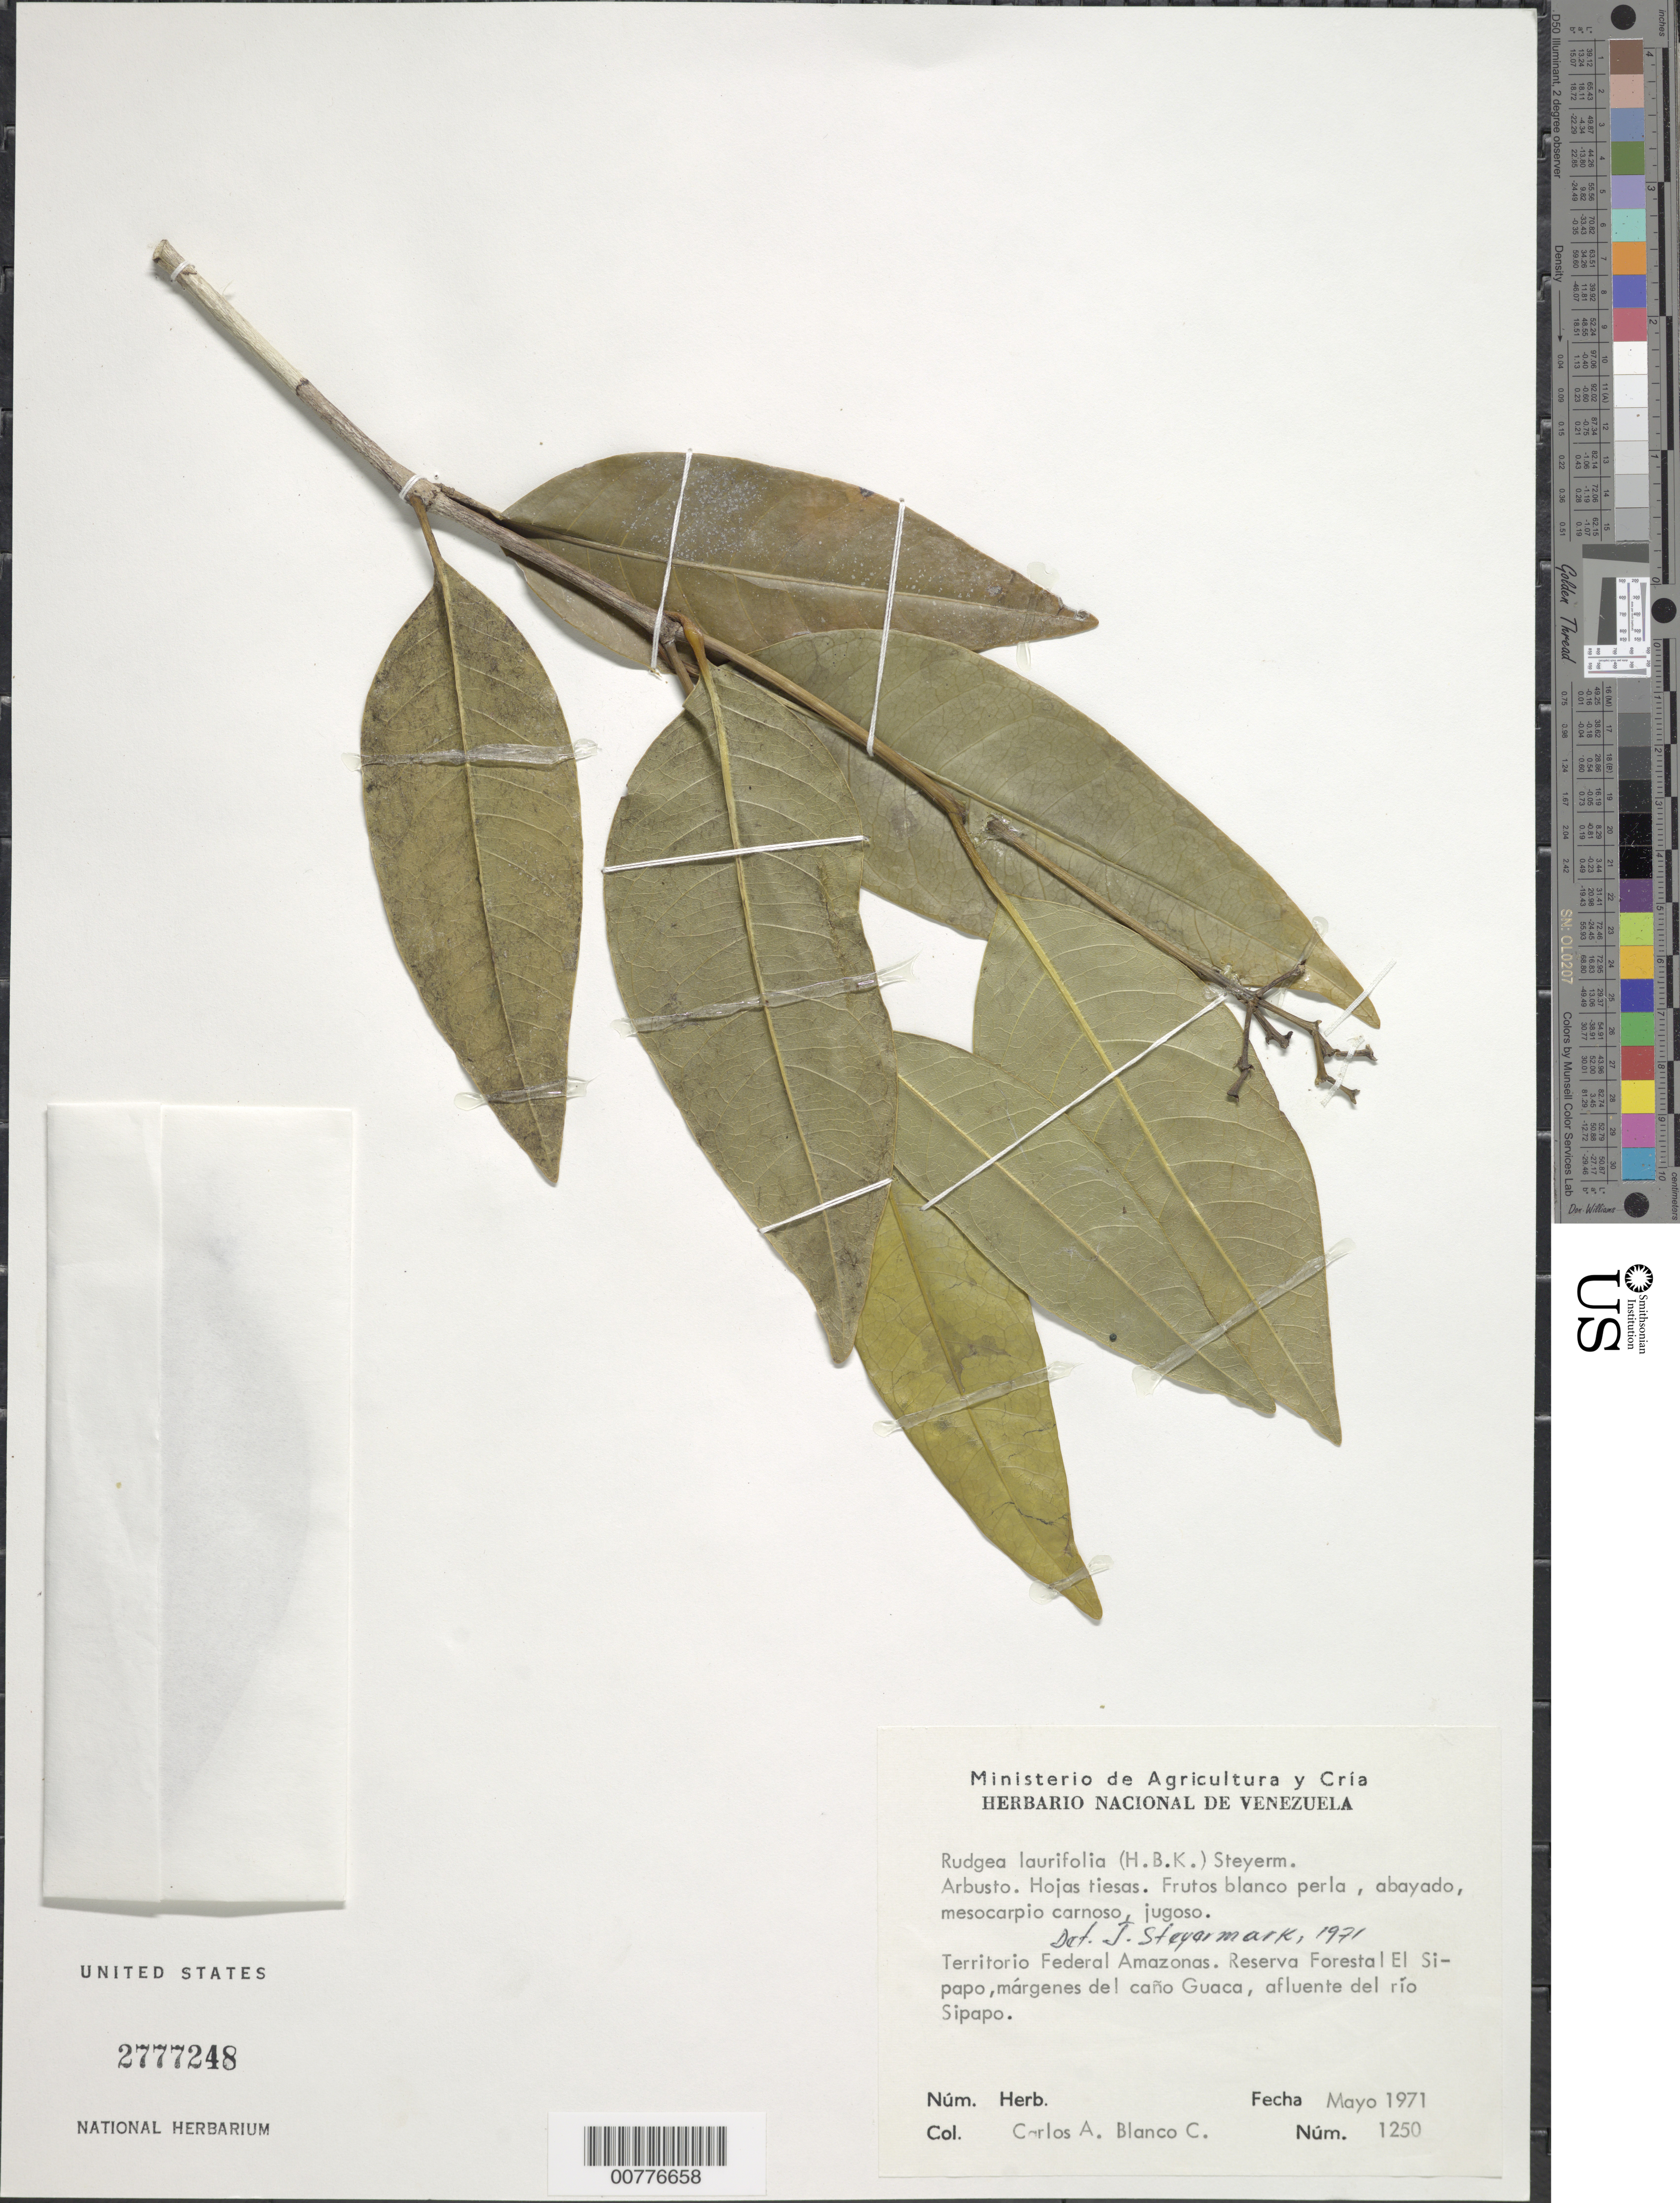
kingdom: Plantae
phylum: Tracheophyta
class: Magnoliopsida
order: Gentianales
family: Rubiaceae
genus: Rudgea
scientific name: Rudgea laurifolia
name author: (Kunth) Steyerm.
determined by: Steyermark, Julian A., (VEN)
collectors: C. A. Blanco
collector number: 1250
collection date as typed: May-71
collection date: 1971-05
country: Venezuela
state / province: Amazonas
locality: Reserva Forestal El Sipapo, Caño Guaca, affluente del Río Sipapo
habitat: Edge of caño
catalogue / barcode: US 2777248